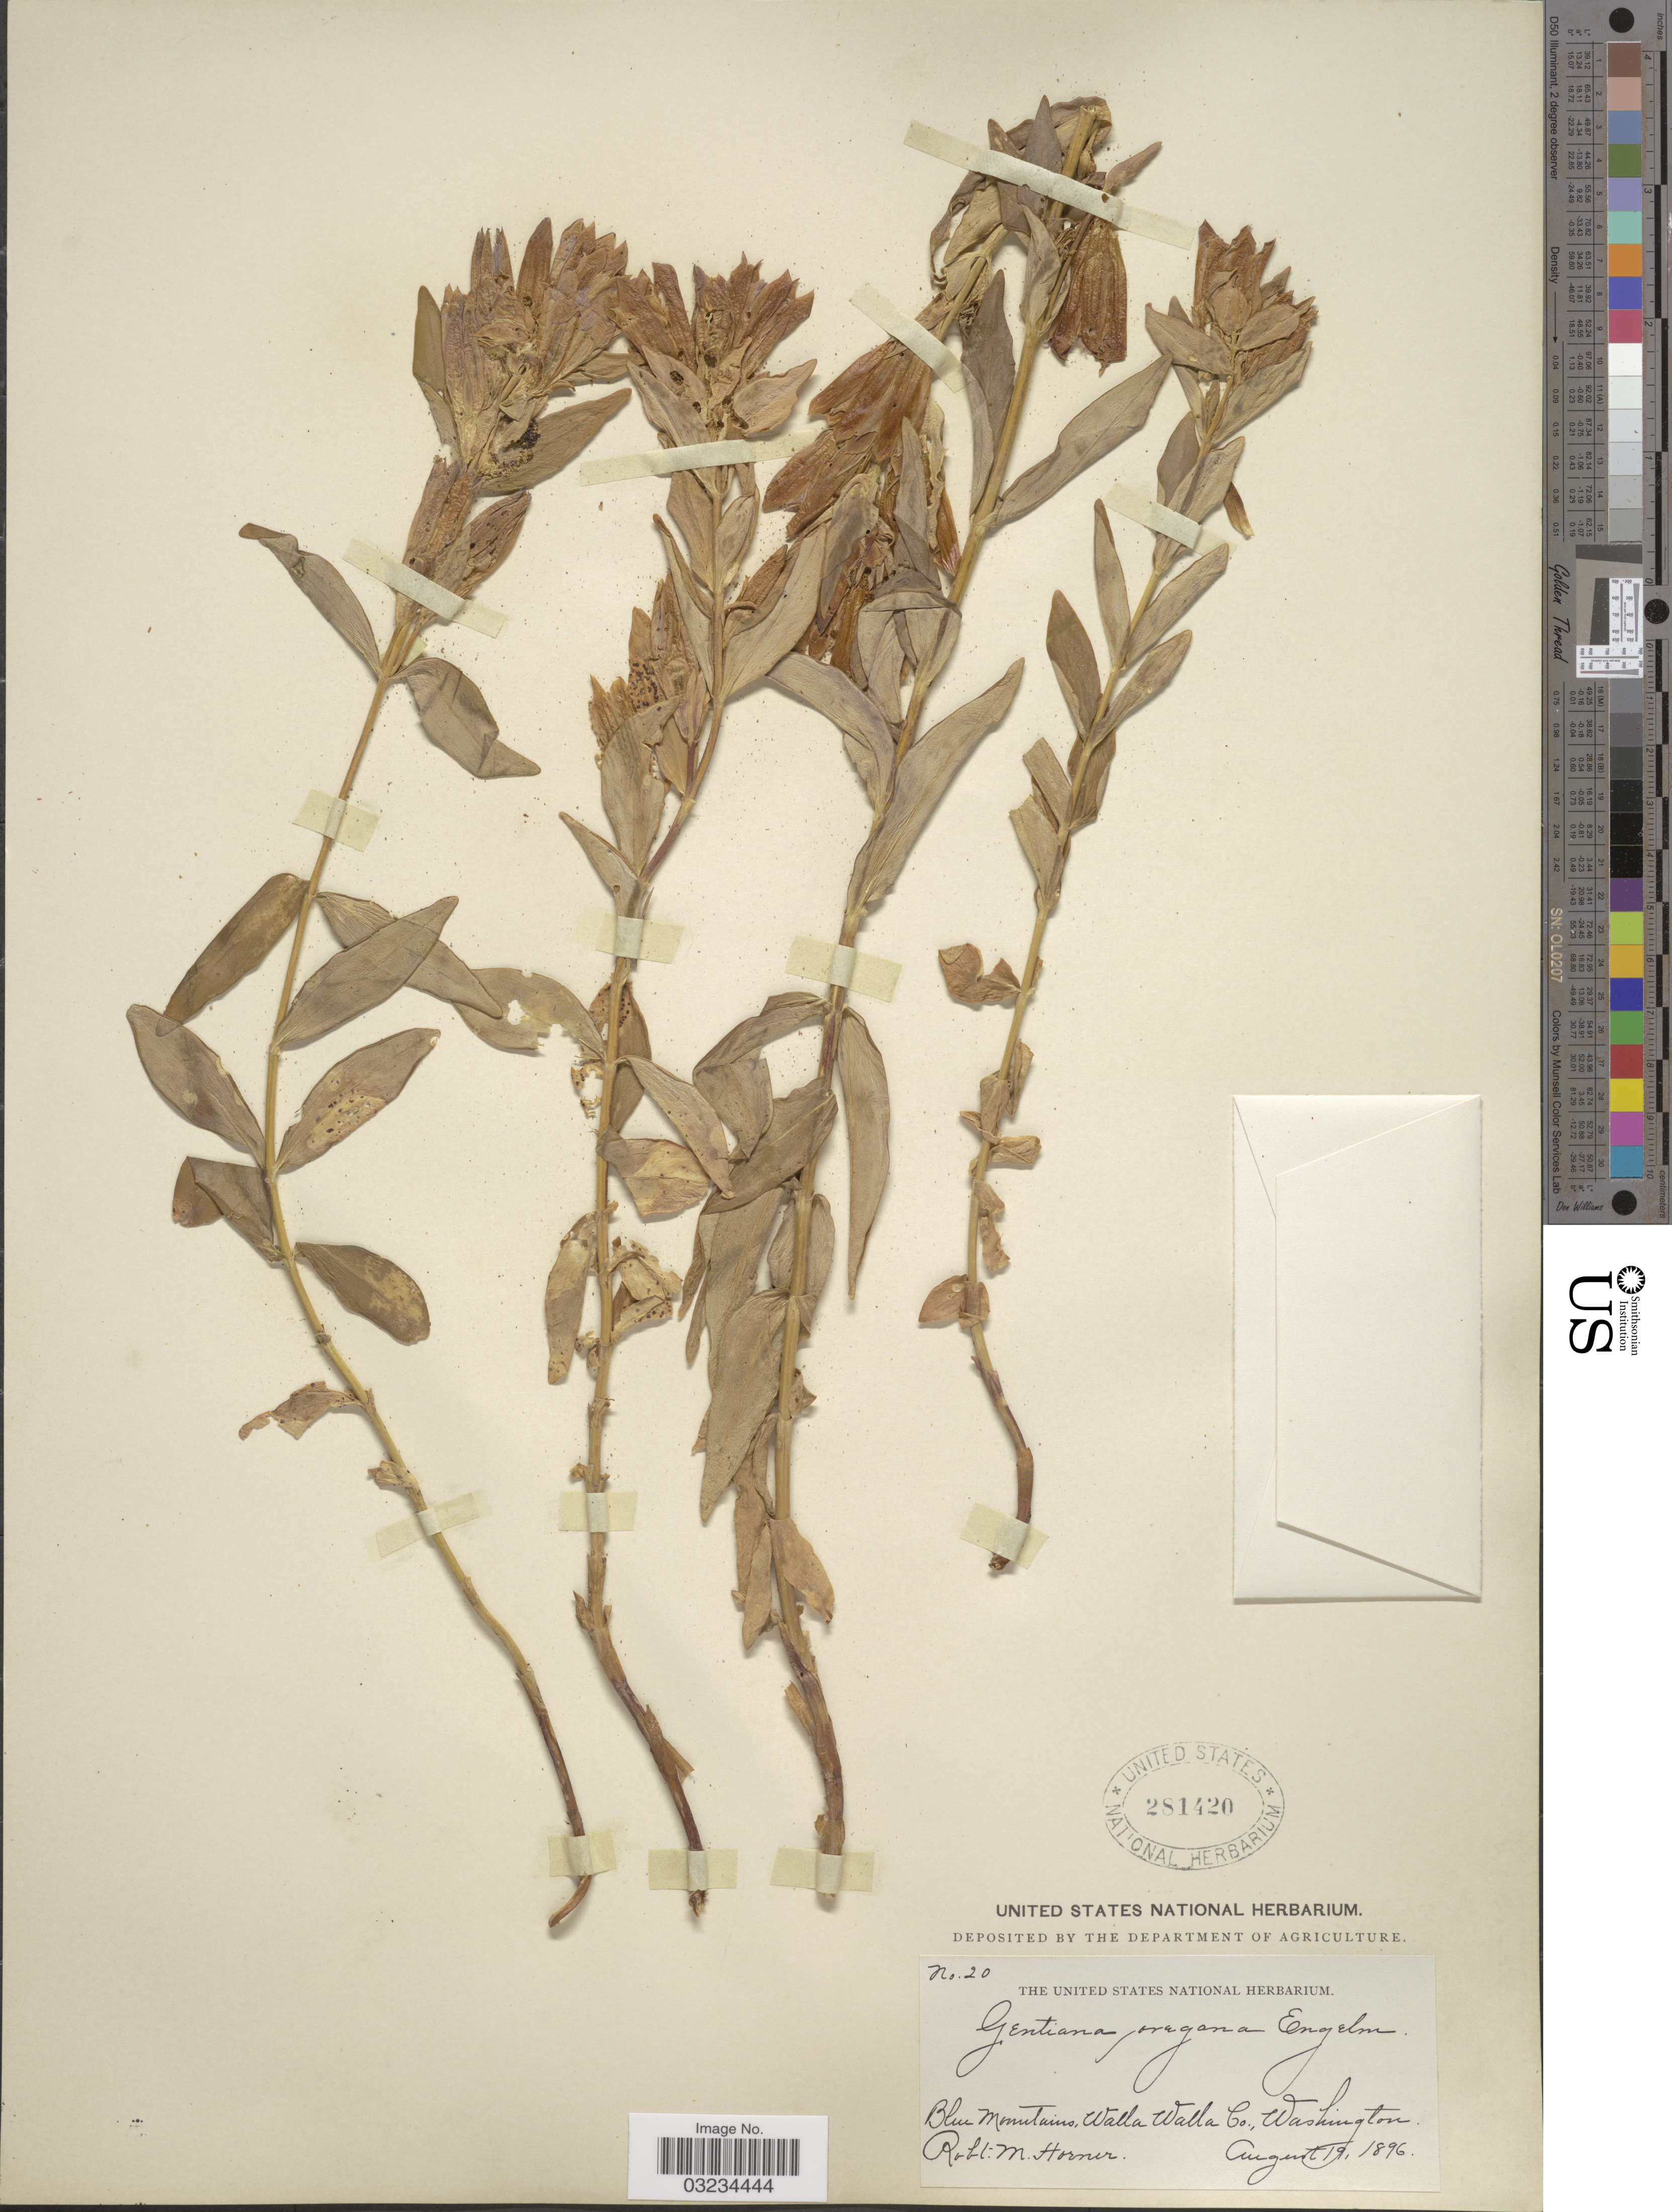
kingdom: Plantae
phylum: Tracheophyta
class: Magnoliopsida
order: Gentianales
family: Gentianaceae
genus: Gentiana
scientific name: Gentiana oregana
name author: Engelm. ex A. Gray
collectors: R. Horner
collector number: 20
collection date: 1896-08-19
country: United States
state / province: Washington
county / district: Walla Walla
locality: Blue Mountains, Walla Walla Co.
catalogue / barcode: US 281420